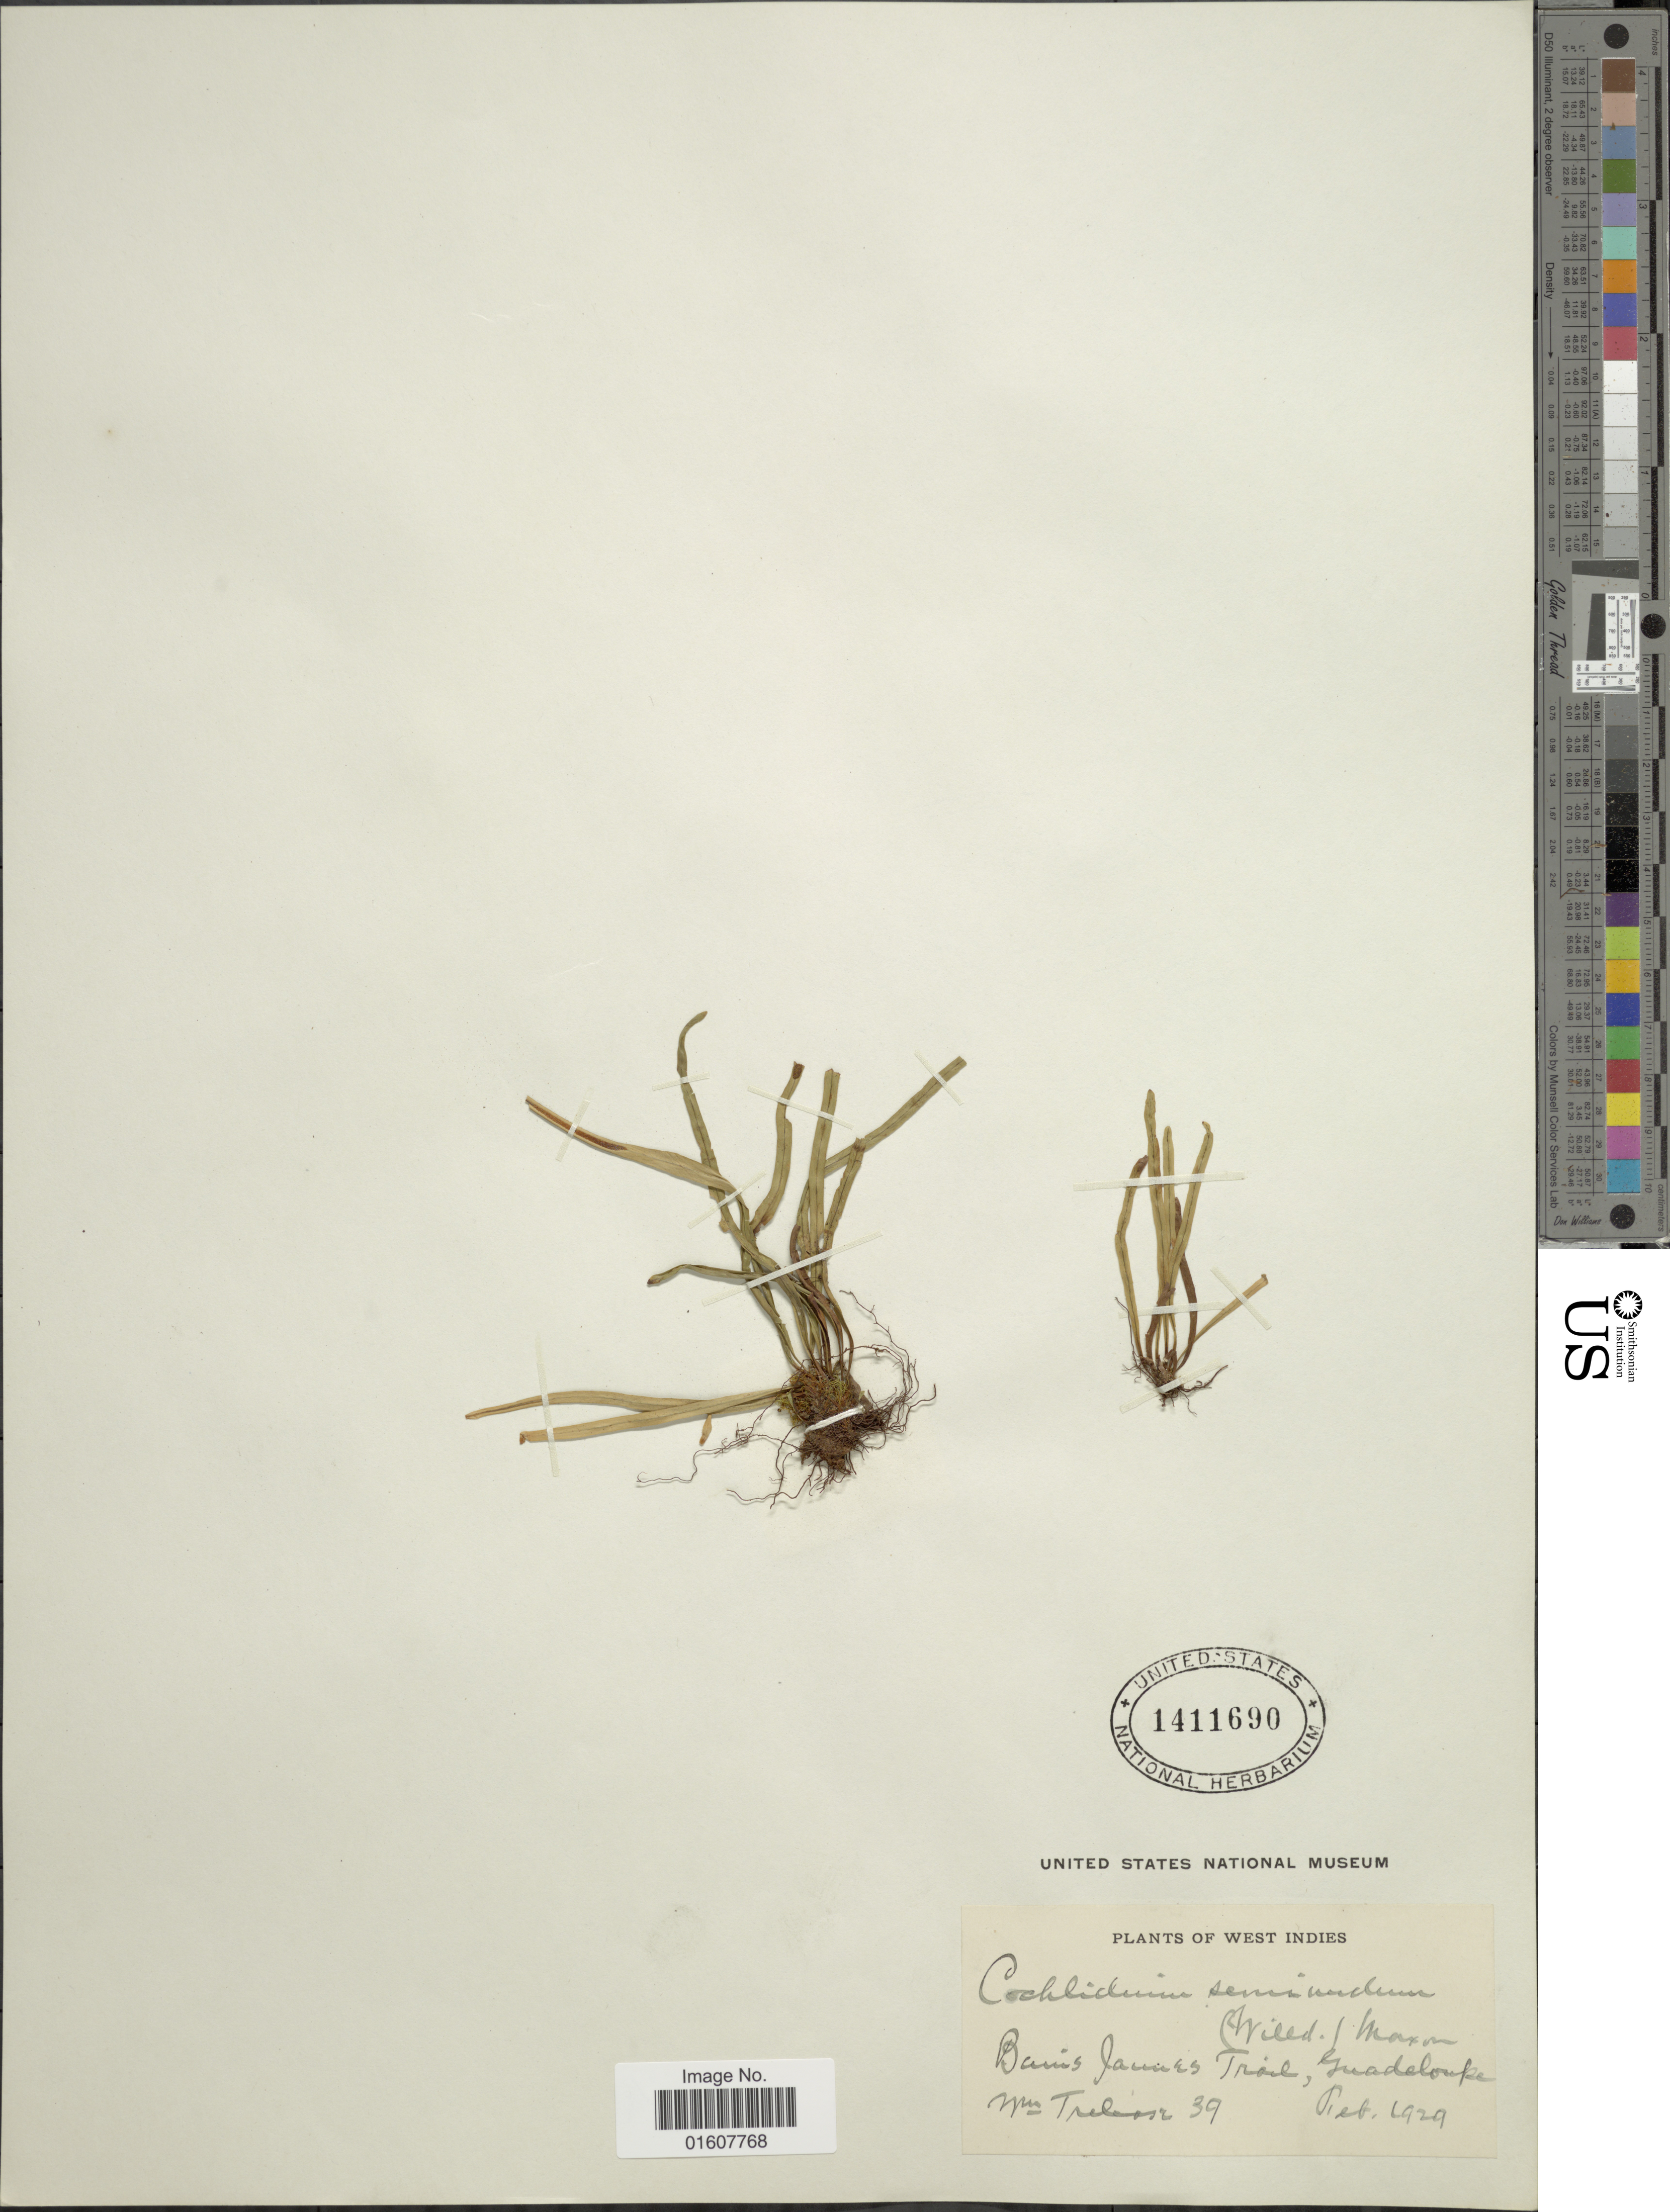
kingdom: Plantae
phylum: Tracheophyta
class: Polypodiopsida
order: Polypodiales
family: Polypodiaceae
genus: Cochlidium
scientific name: Cochlidium seminudum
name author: (Willd.) Maxon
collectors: W. Trelease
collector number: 39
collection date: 1929-02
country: Guadeloupe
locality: Bains James Trail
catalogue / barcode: US 1411690